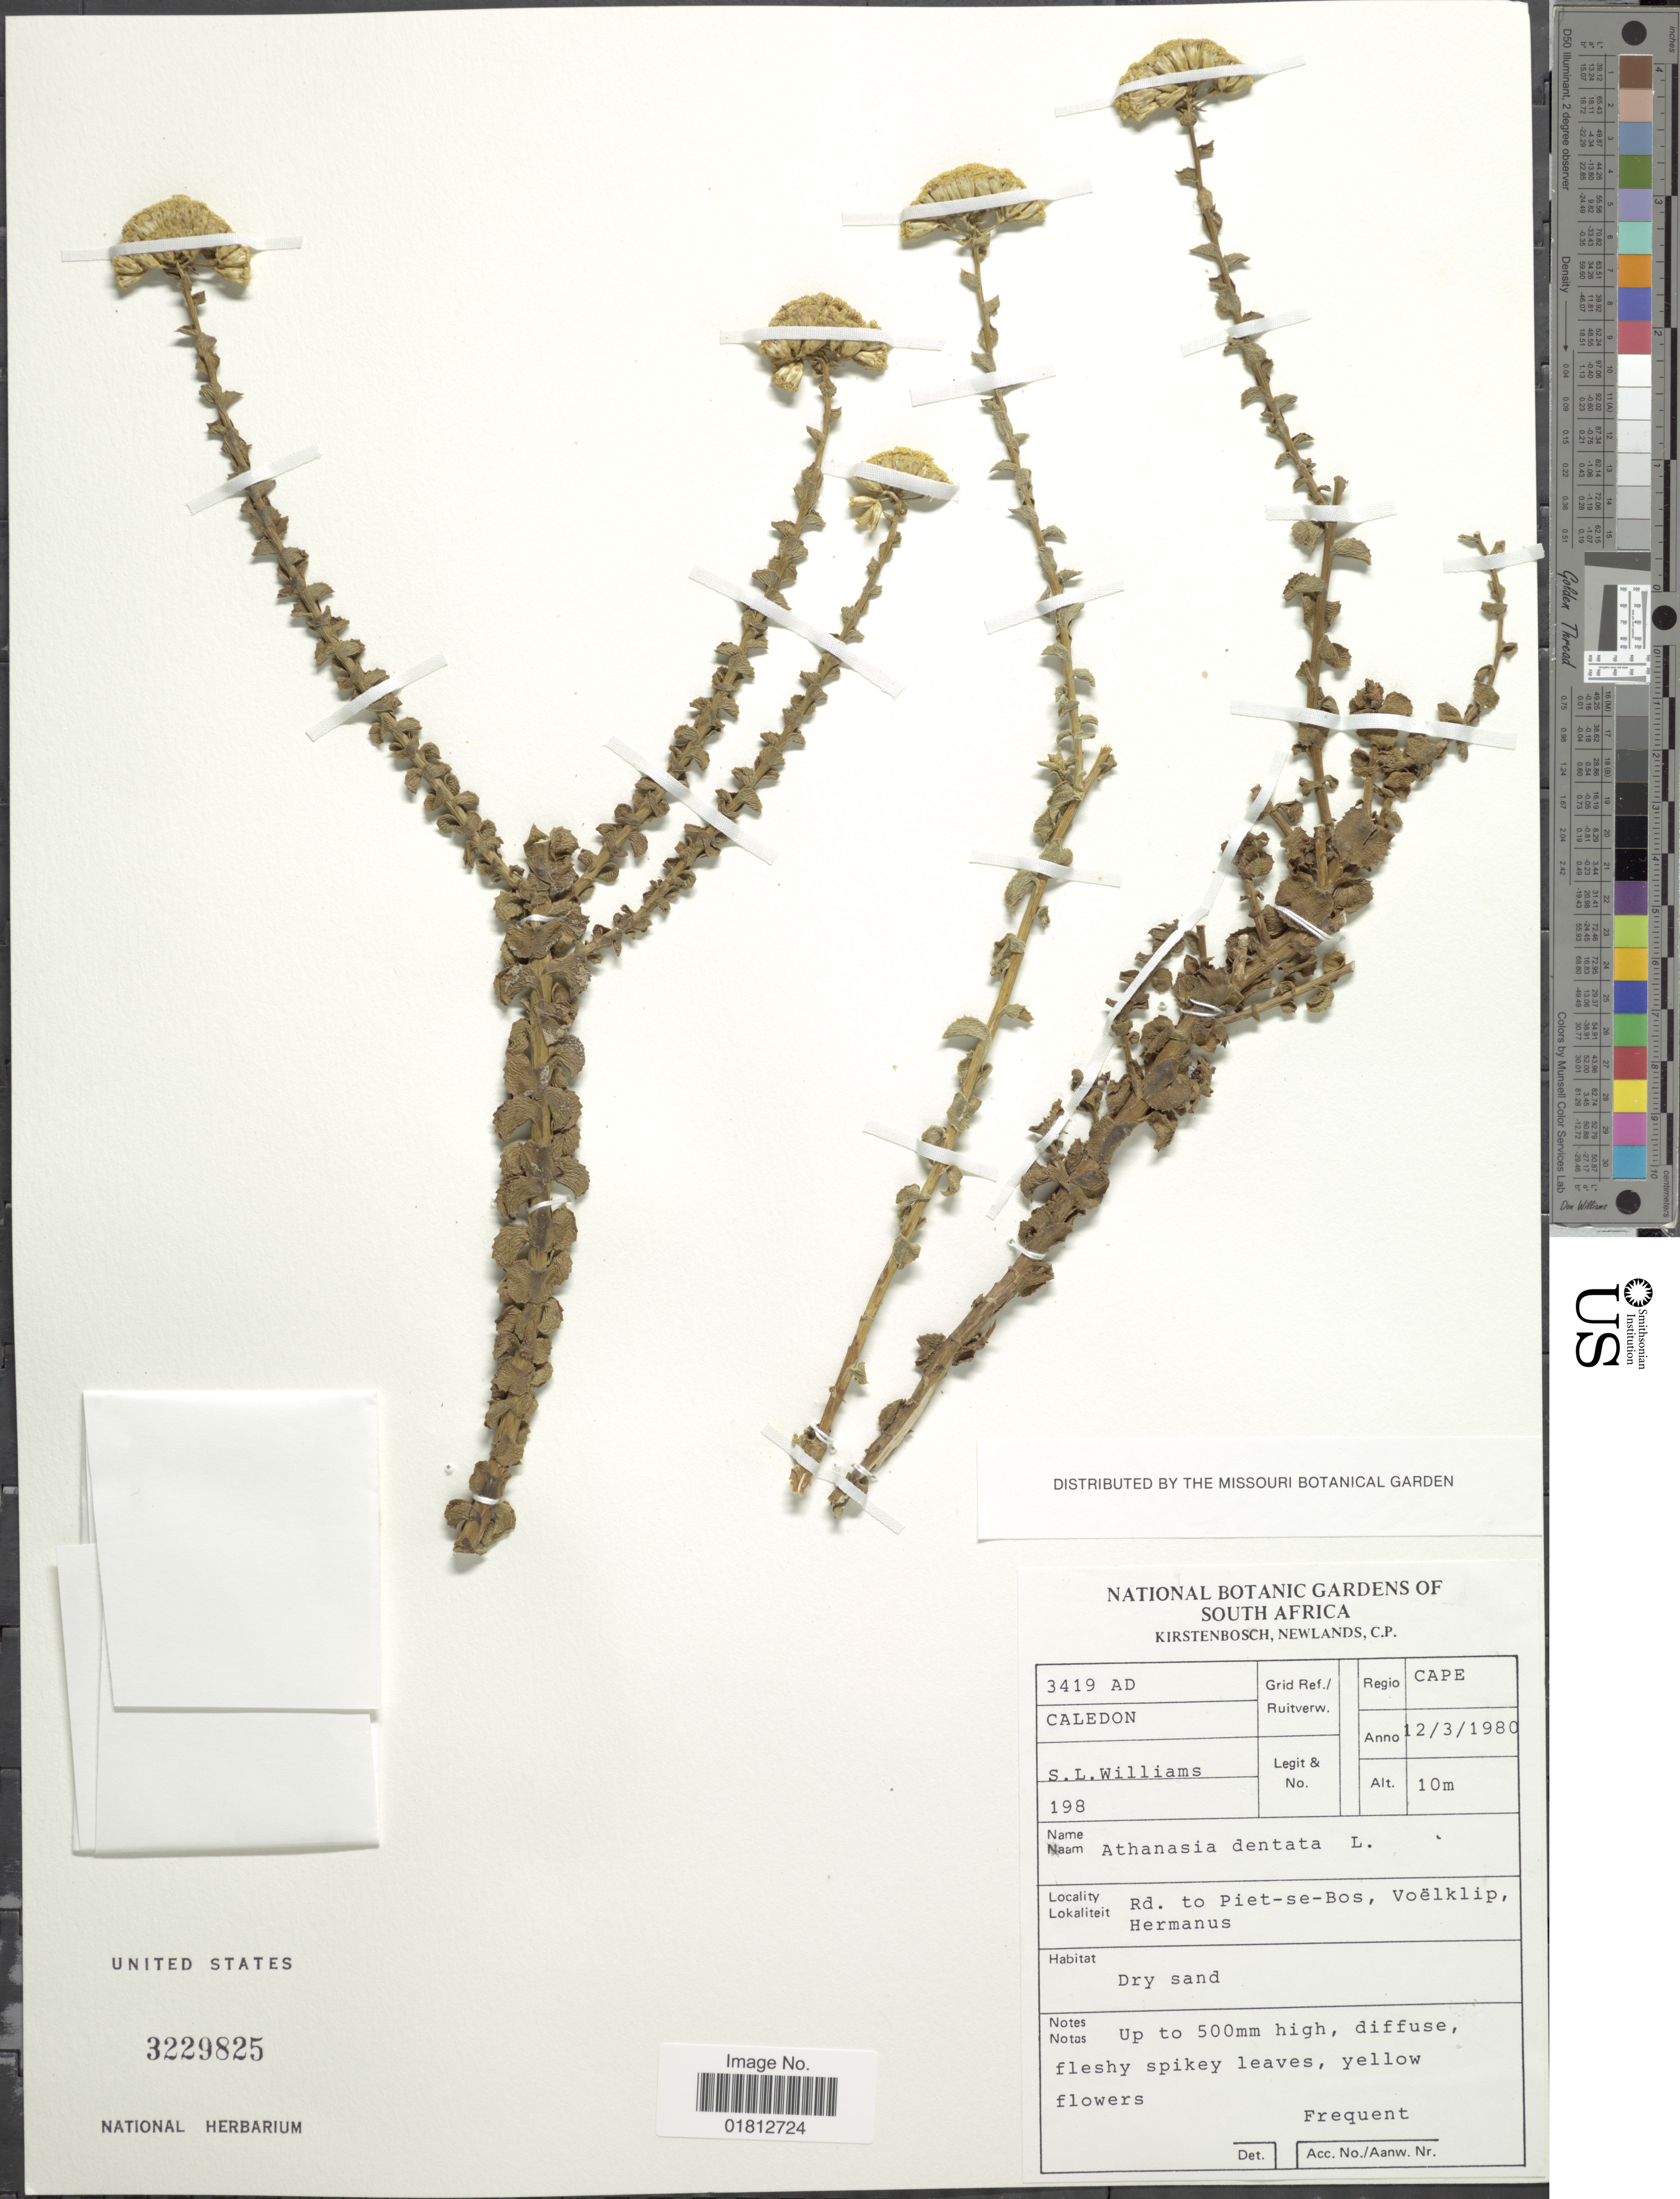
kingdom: Plantae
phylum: Tracheophyta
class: Magnoliopsida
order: Asterales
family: Asteraceae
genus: Athanasia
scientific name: Athanasia dentata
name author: (L.) L.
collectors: S. L. Williams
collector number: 198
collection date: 1980-03-12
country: South Africa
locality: Cape, Rd. to Piet-se-Bos, Voelklip, Hermanus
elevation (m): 10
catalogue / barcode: US 3229825